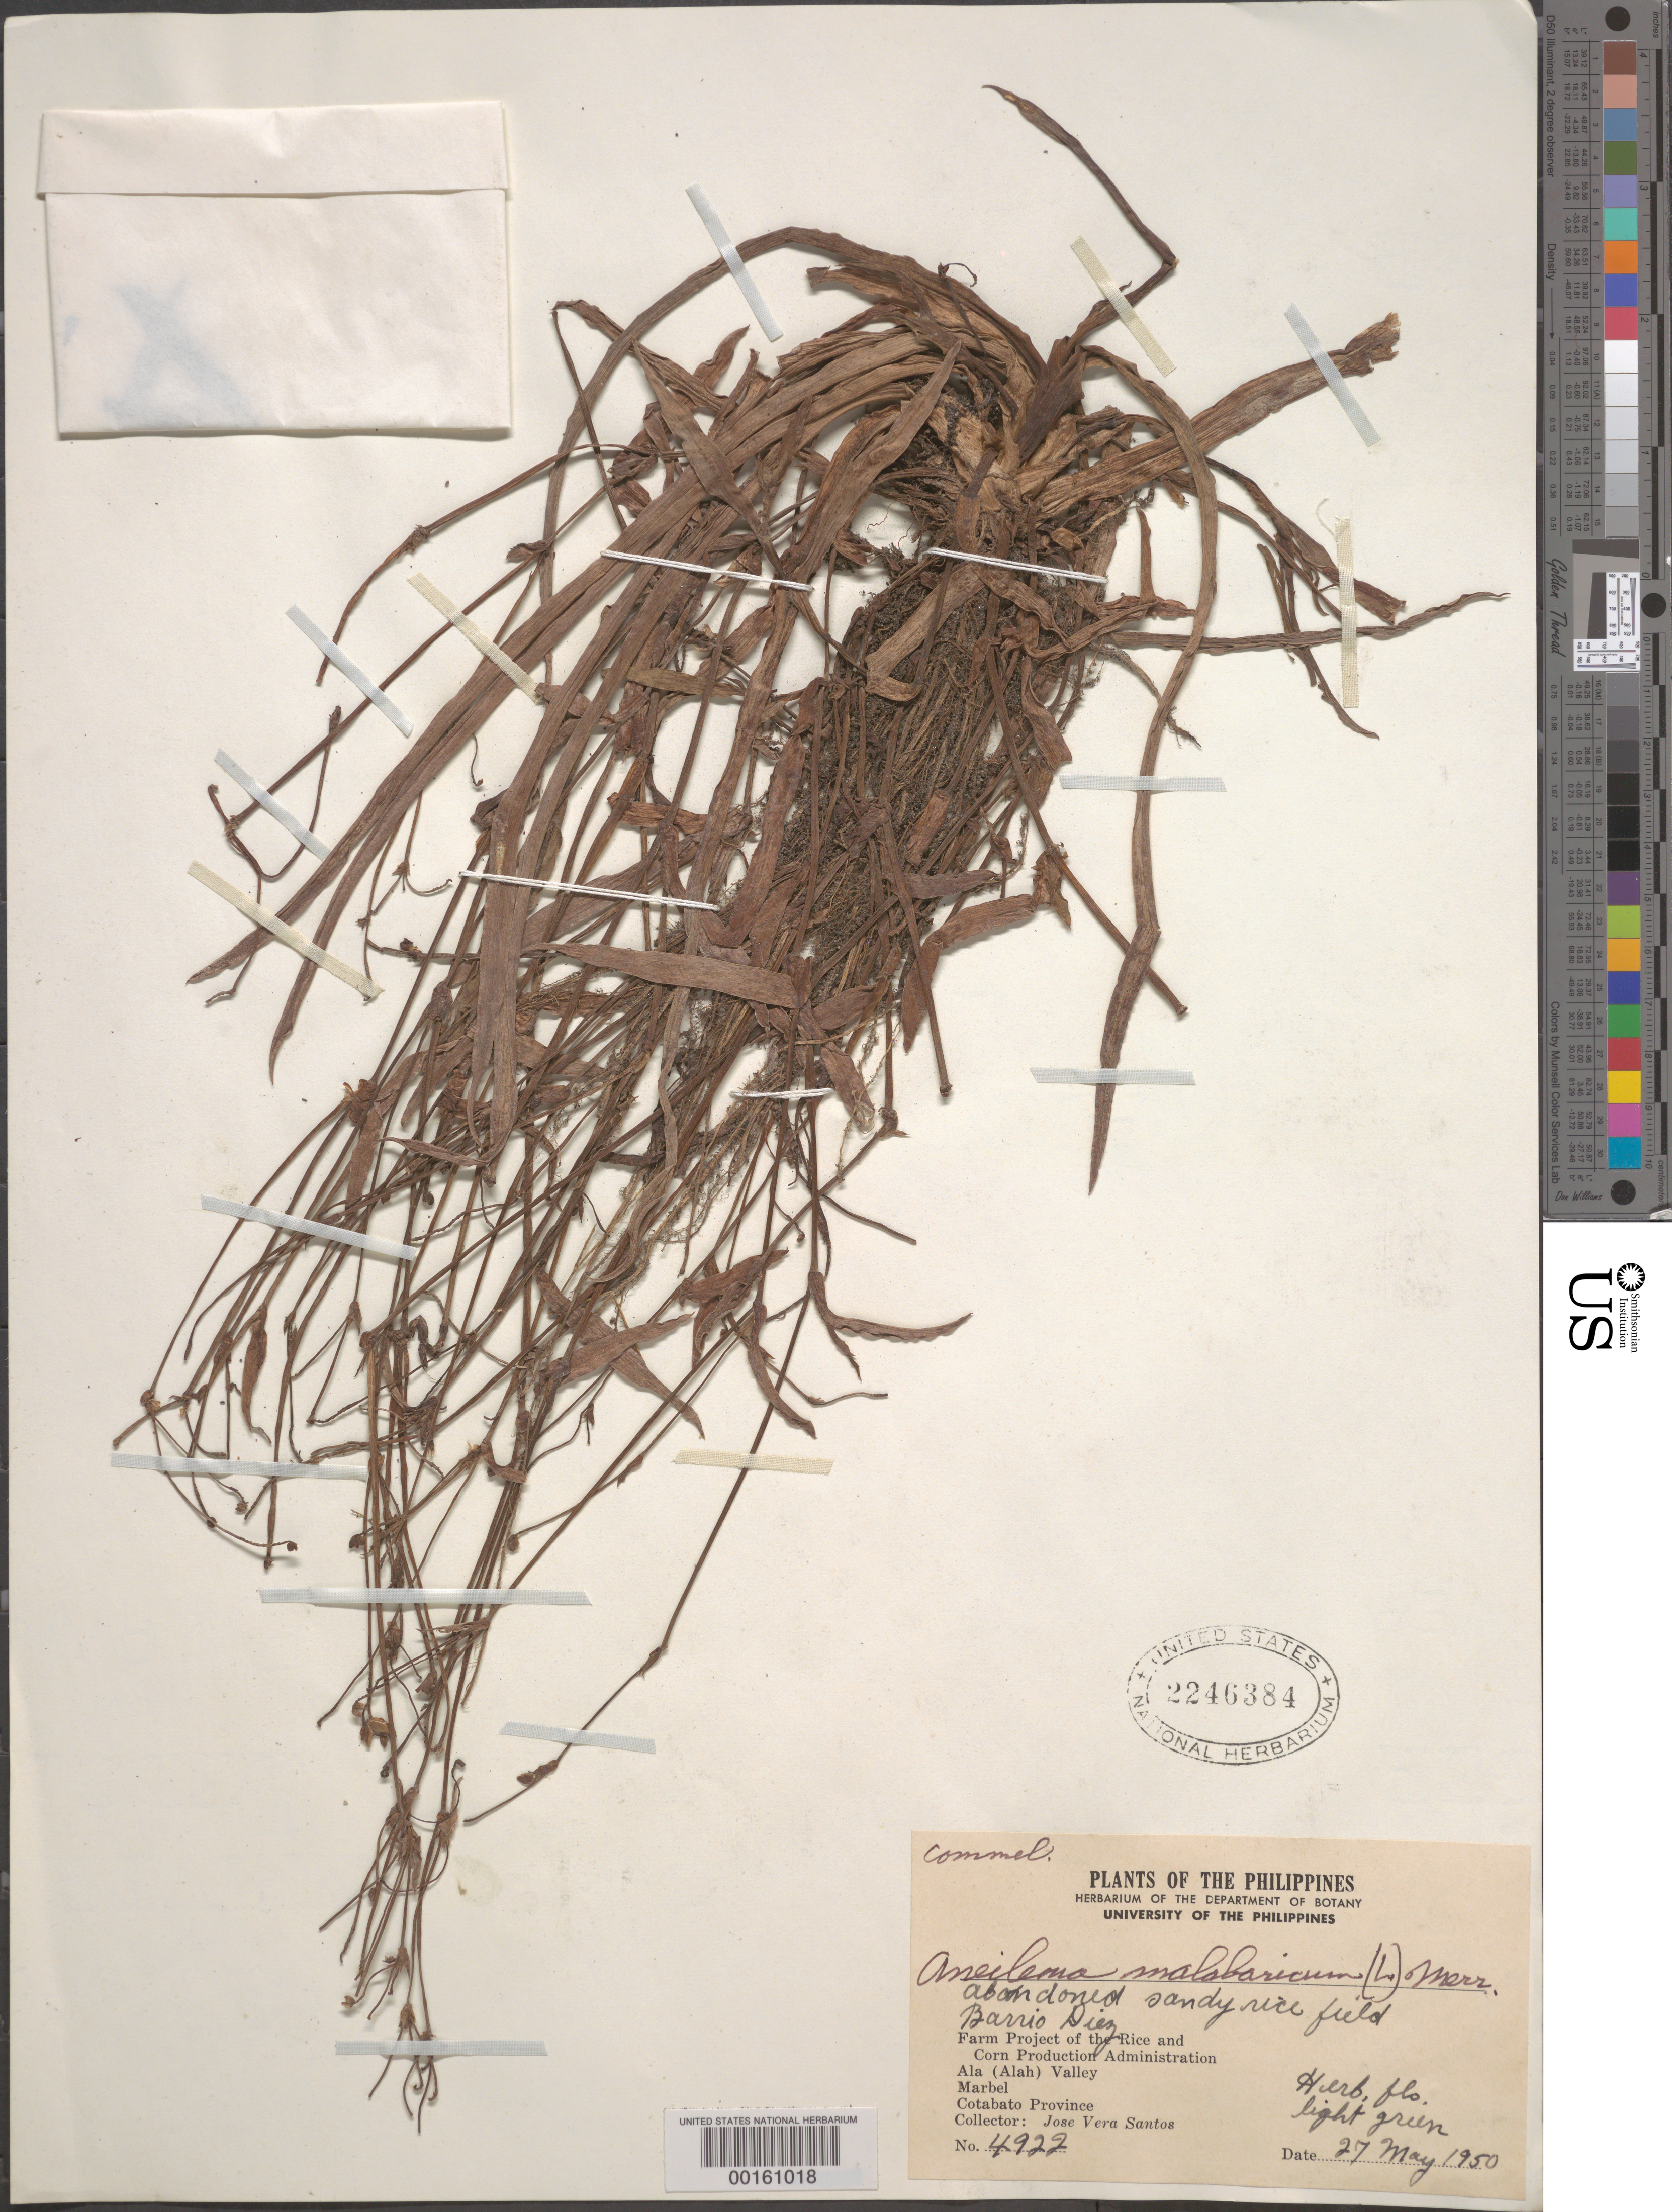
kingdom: Plantae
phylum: Tracheophyta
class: Liliopsida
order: Commelinales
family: Commelinaceae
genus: Murdannia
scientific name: Murdannia nudiflora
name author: (L.) Brenan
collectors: J. Santos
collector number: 4922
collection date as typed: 27 May 1950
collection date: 1950-05-27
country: Philippines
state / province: Soccsksargen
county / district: South Cotabato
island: Mindanao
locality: Marbel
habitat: Abandoned, sandy ricefield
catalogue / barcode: US 2246384